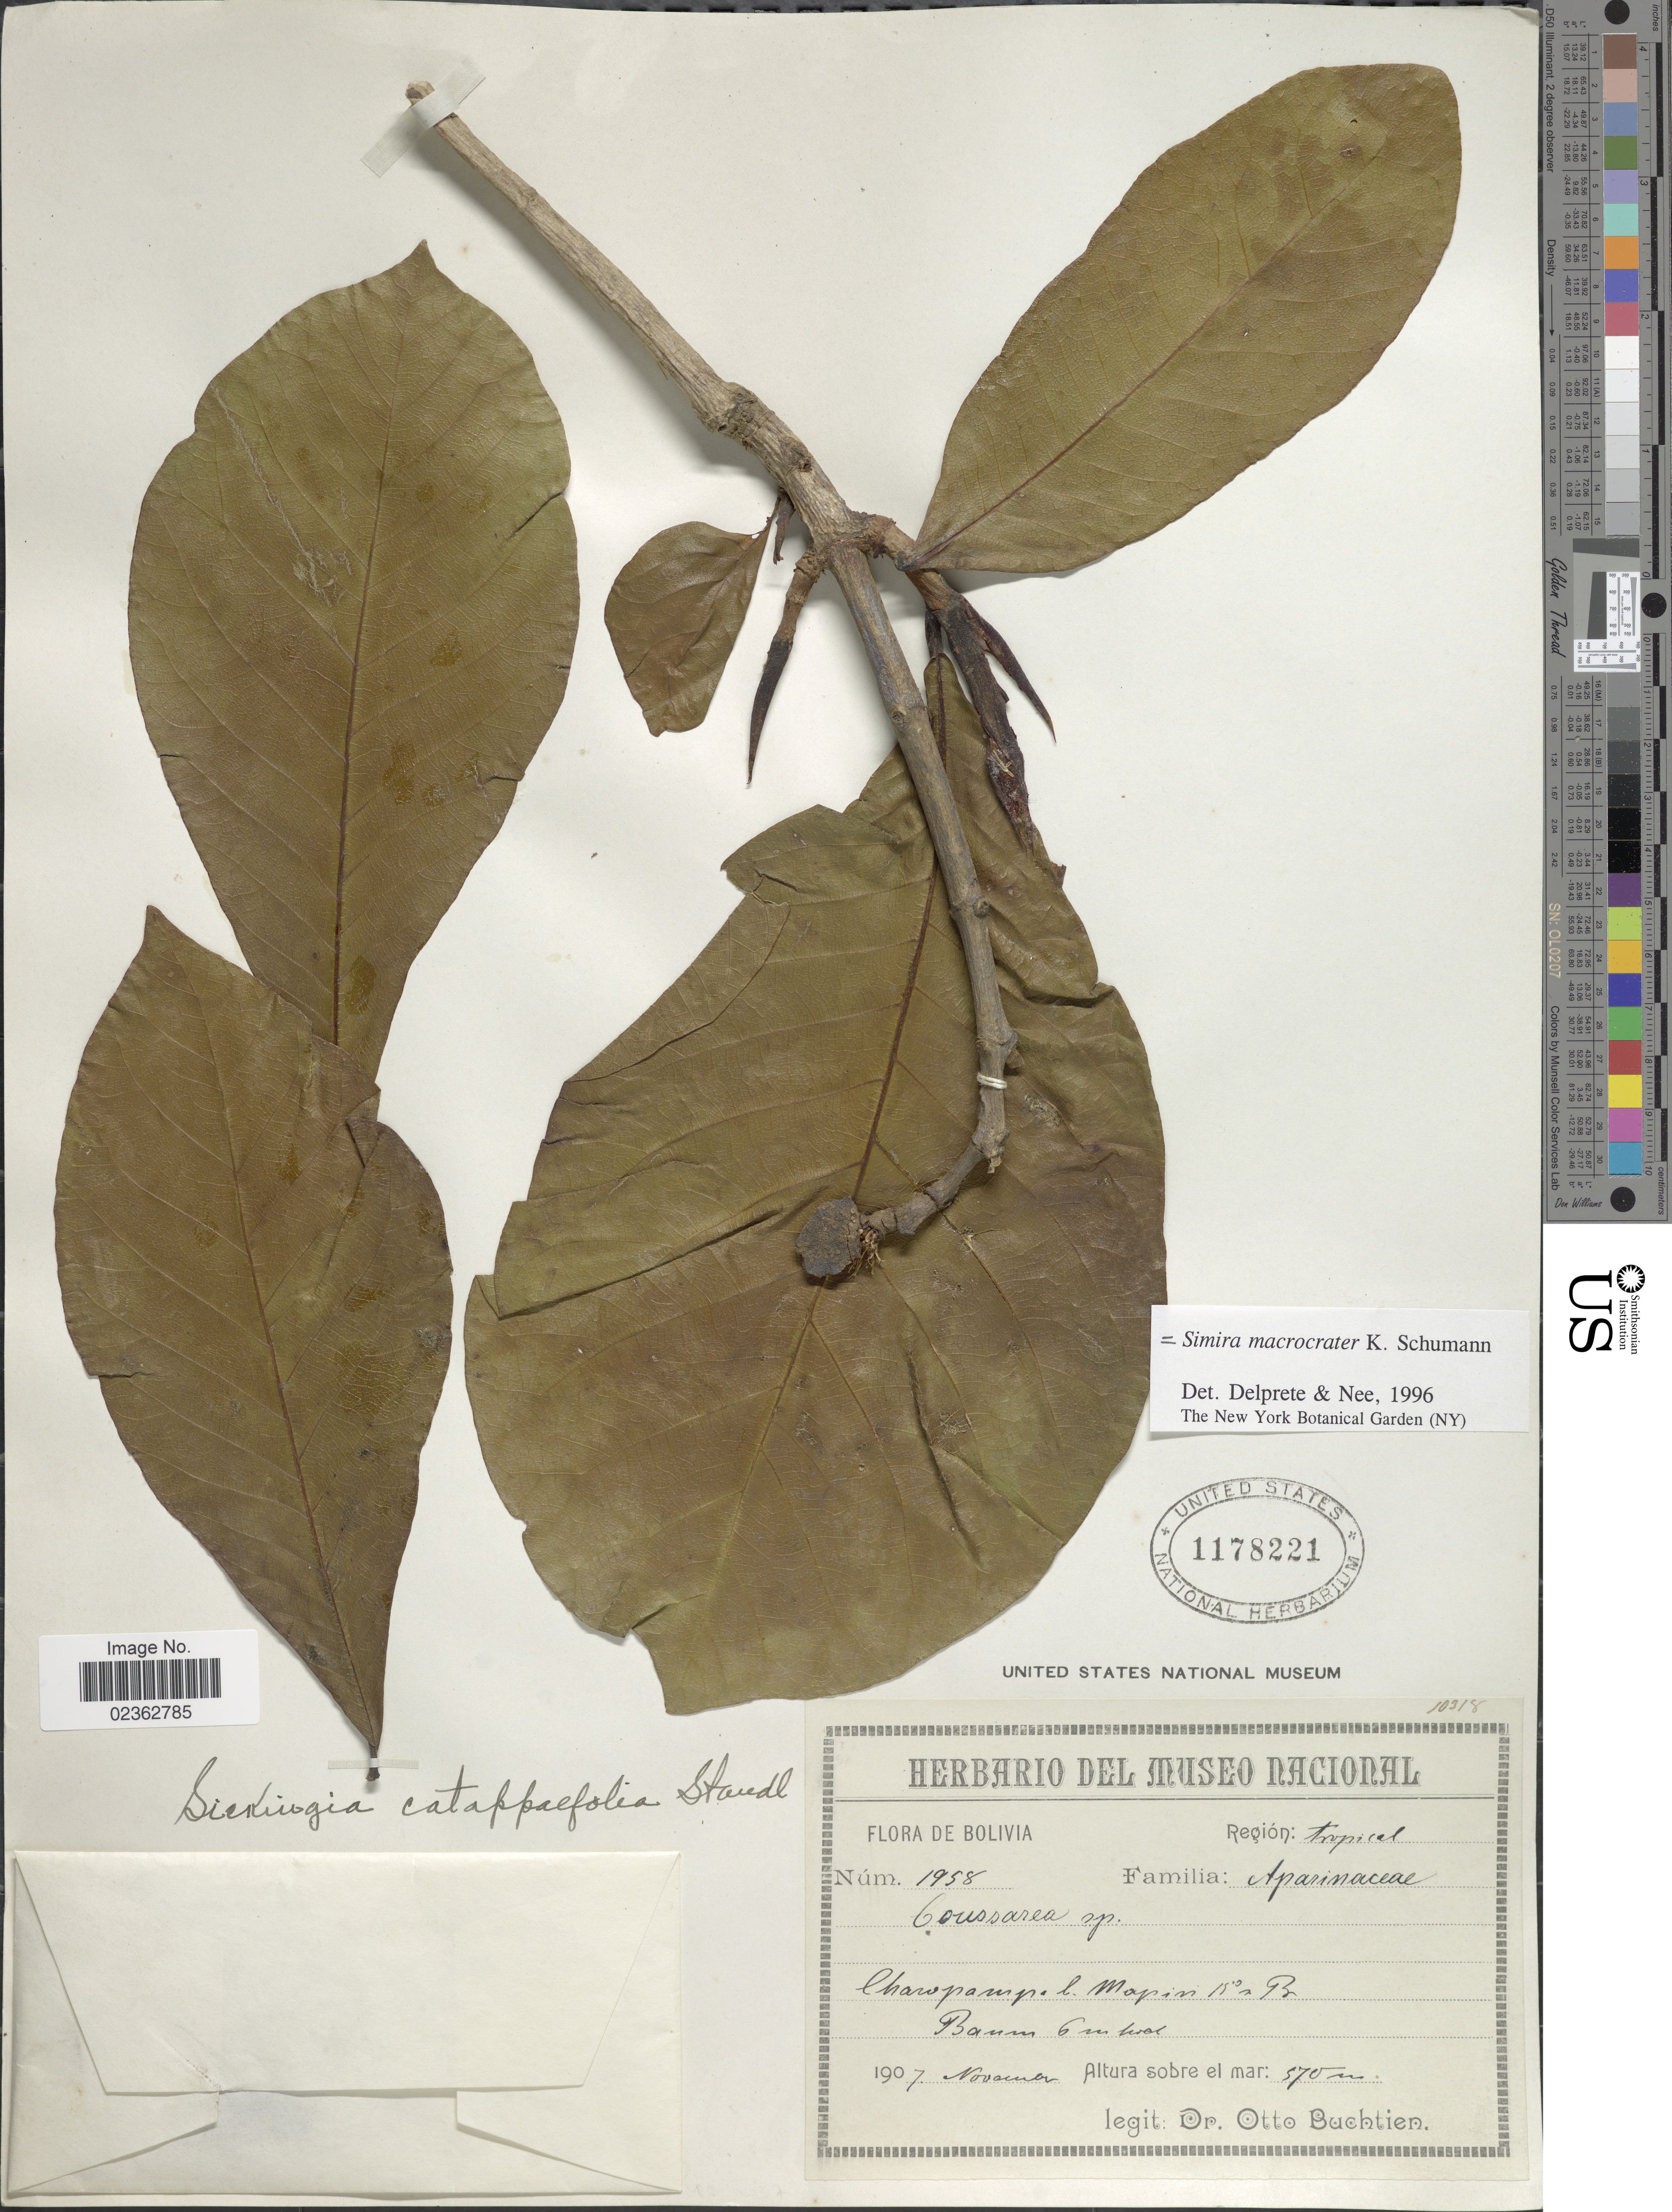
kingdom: Plantae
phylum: Tracheophyta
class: Magnoliopsida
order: Gentianales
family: Rubiaceae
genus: Simira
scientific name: Simira macrocrater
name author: (K. Schum.) Steyerm.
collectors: O. Buchtien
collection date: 1907-11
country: Bolivia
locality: Region: tropical, Charopampa l. Mapiri, 15°s. Br.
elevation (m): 570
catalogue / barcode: US 1178221